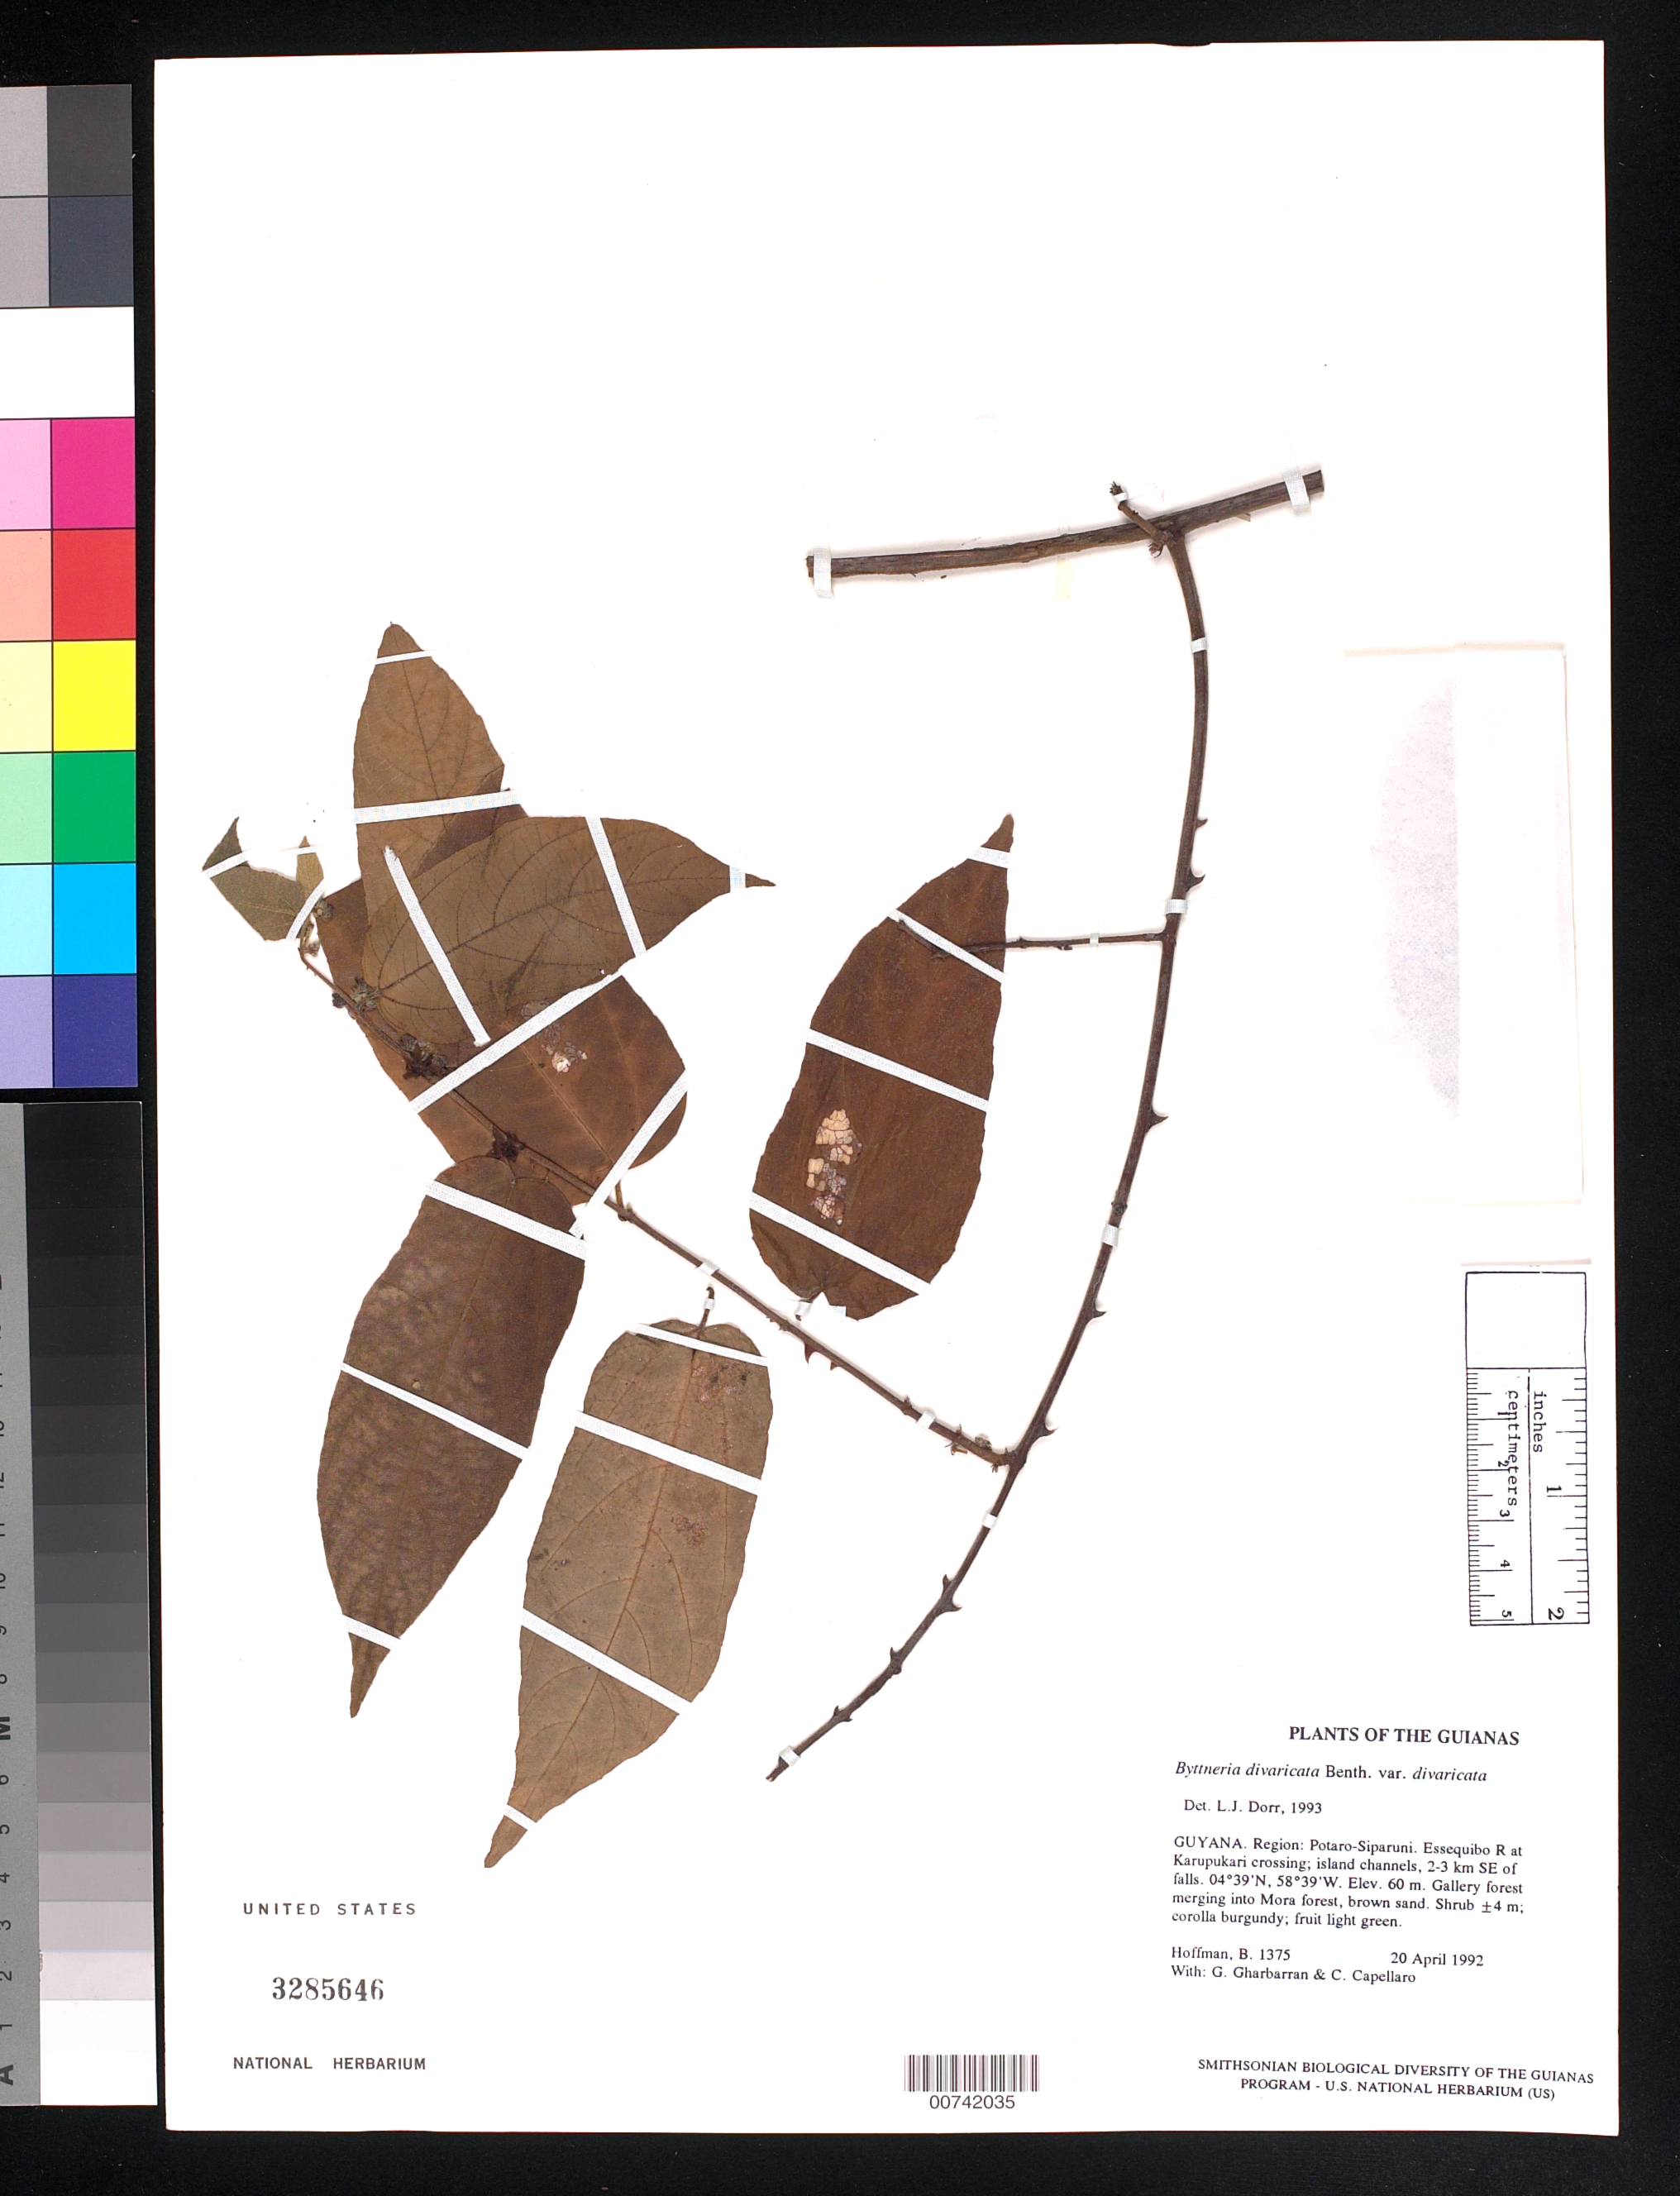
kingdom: Plantae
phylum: Tracheophyta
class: Magnoliopsida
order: Malvales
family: Malvaceae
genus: Byttneria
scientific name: Byttneria divaricata var. divaricata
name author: Benth.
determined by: Dorr, L. J., (BOT), Smithsonian Institution - National Museum of Natural History (UNITED STATES)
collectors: B. Hoffman, G. Gharbarran & C. Capellaro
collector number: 1375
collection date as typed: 20 April 1992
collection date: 1992-04-20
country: Guyana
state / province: Potaro-Siparuni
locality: Essequibo River at Karupukari crossing; island channels, 2-3 km SE of falls. Iwokrama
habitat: Gallery forest merging into Mora forest, brown sand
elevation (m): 60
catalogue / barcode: US 3285646